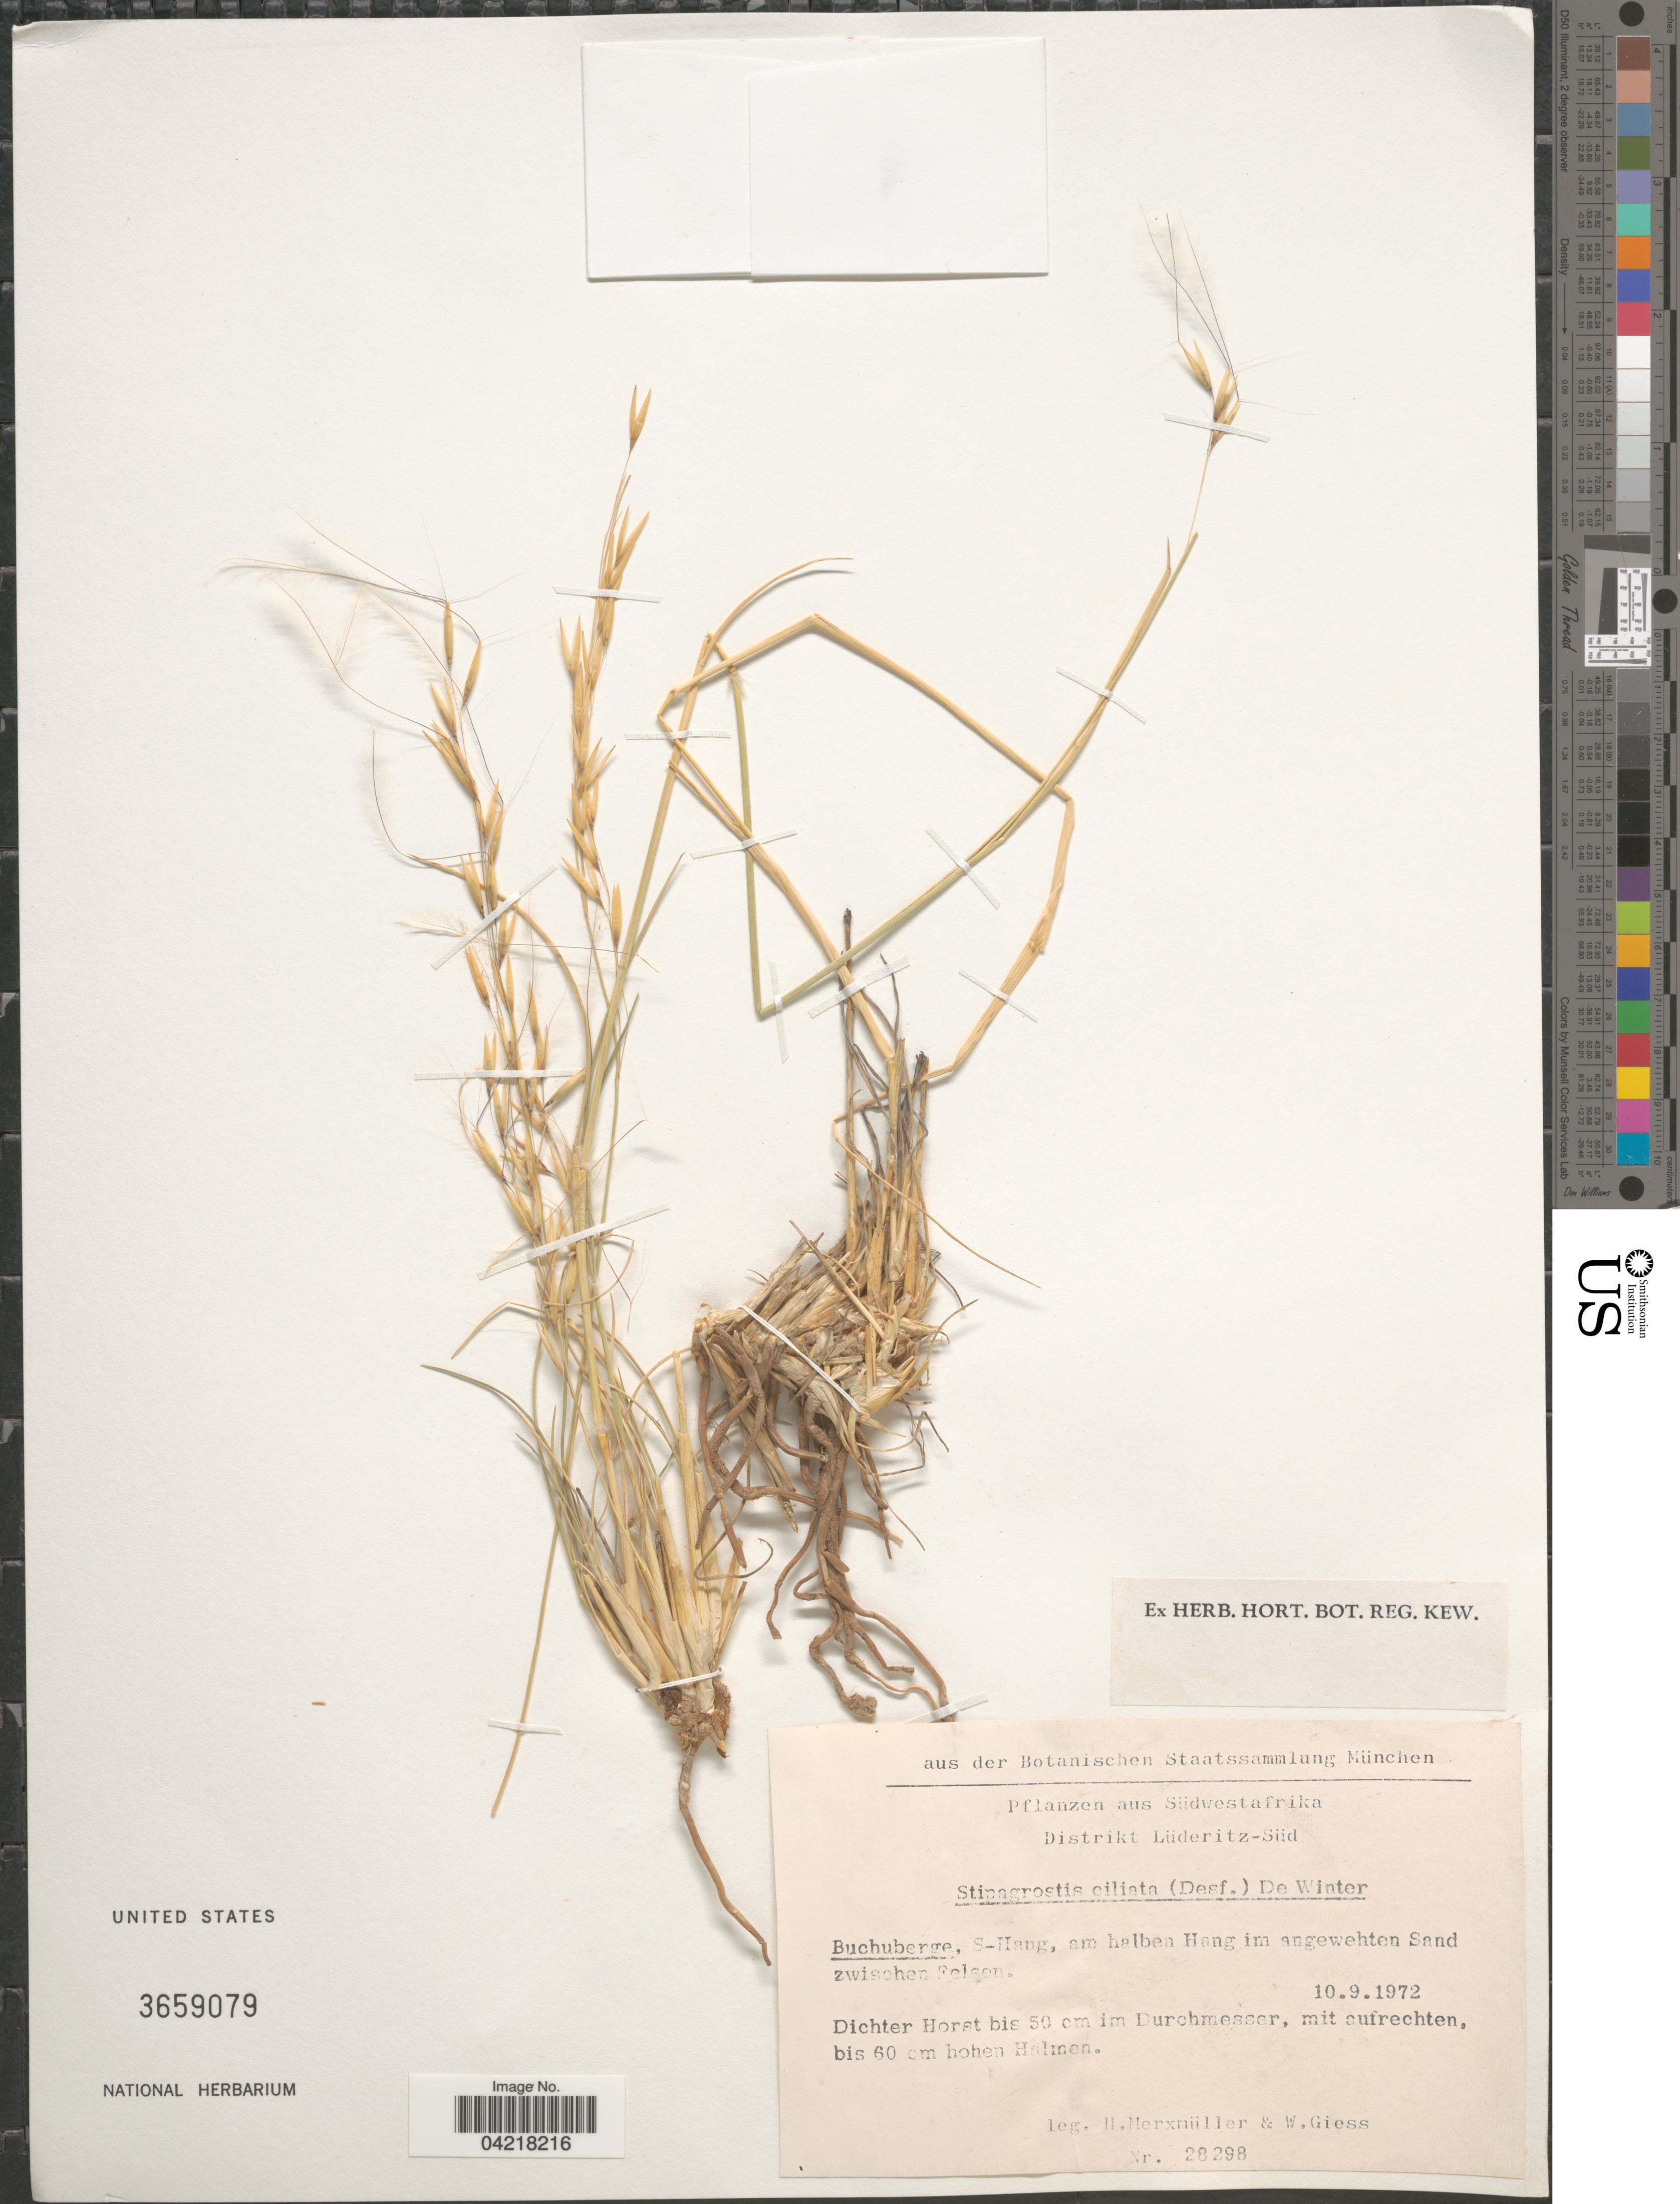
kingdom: Plantae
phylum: Tracheophyta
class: Liliopsida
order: Poales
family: Poaceae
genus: Stipagrostis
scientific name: Stipagrostis ciliata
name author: (Desf.) De Winter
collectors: H. Merxmüller & W. Giess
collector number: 28298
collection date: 1972-09-10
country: Namibia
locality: Südwestafrika. Distrikt Lüderitz-Süd. Buchuberge, S-Hang, am halben Hang im angewechten Sand zwischen Felgen.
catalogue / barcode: US 3659079